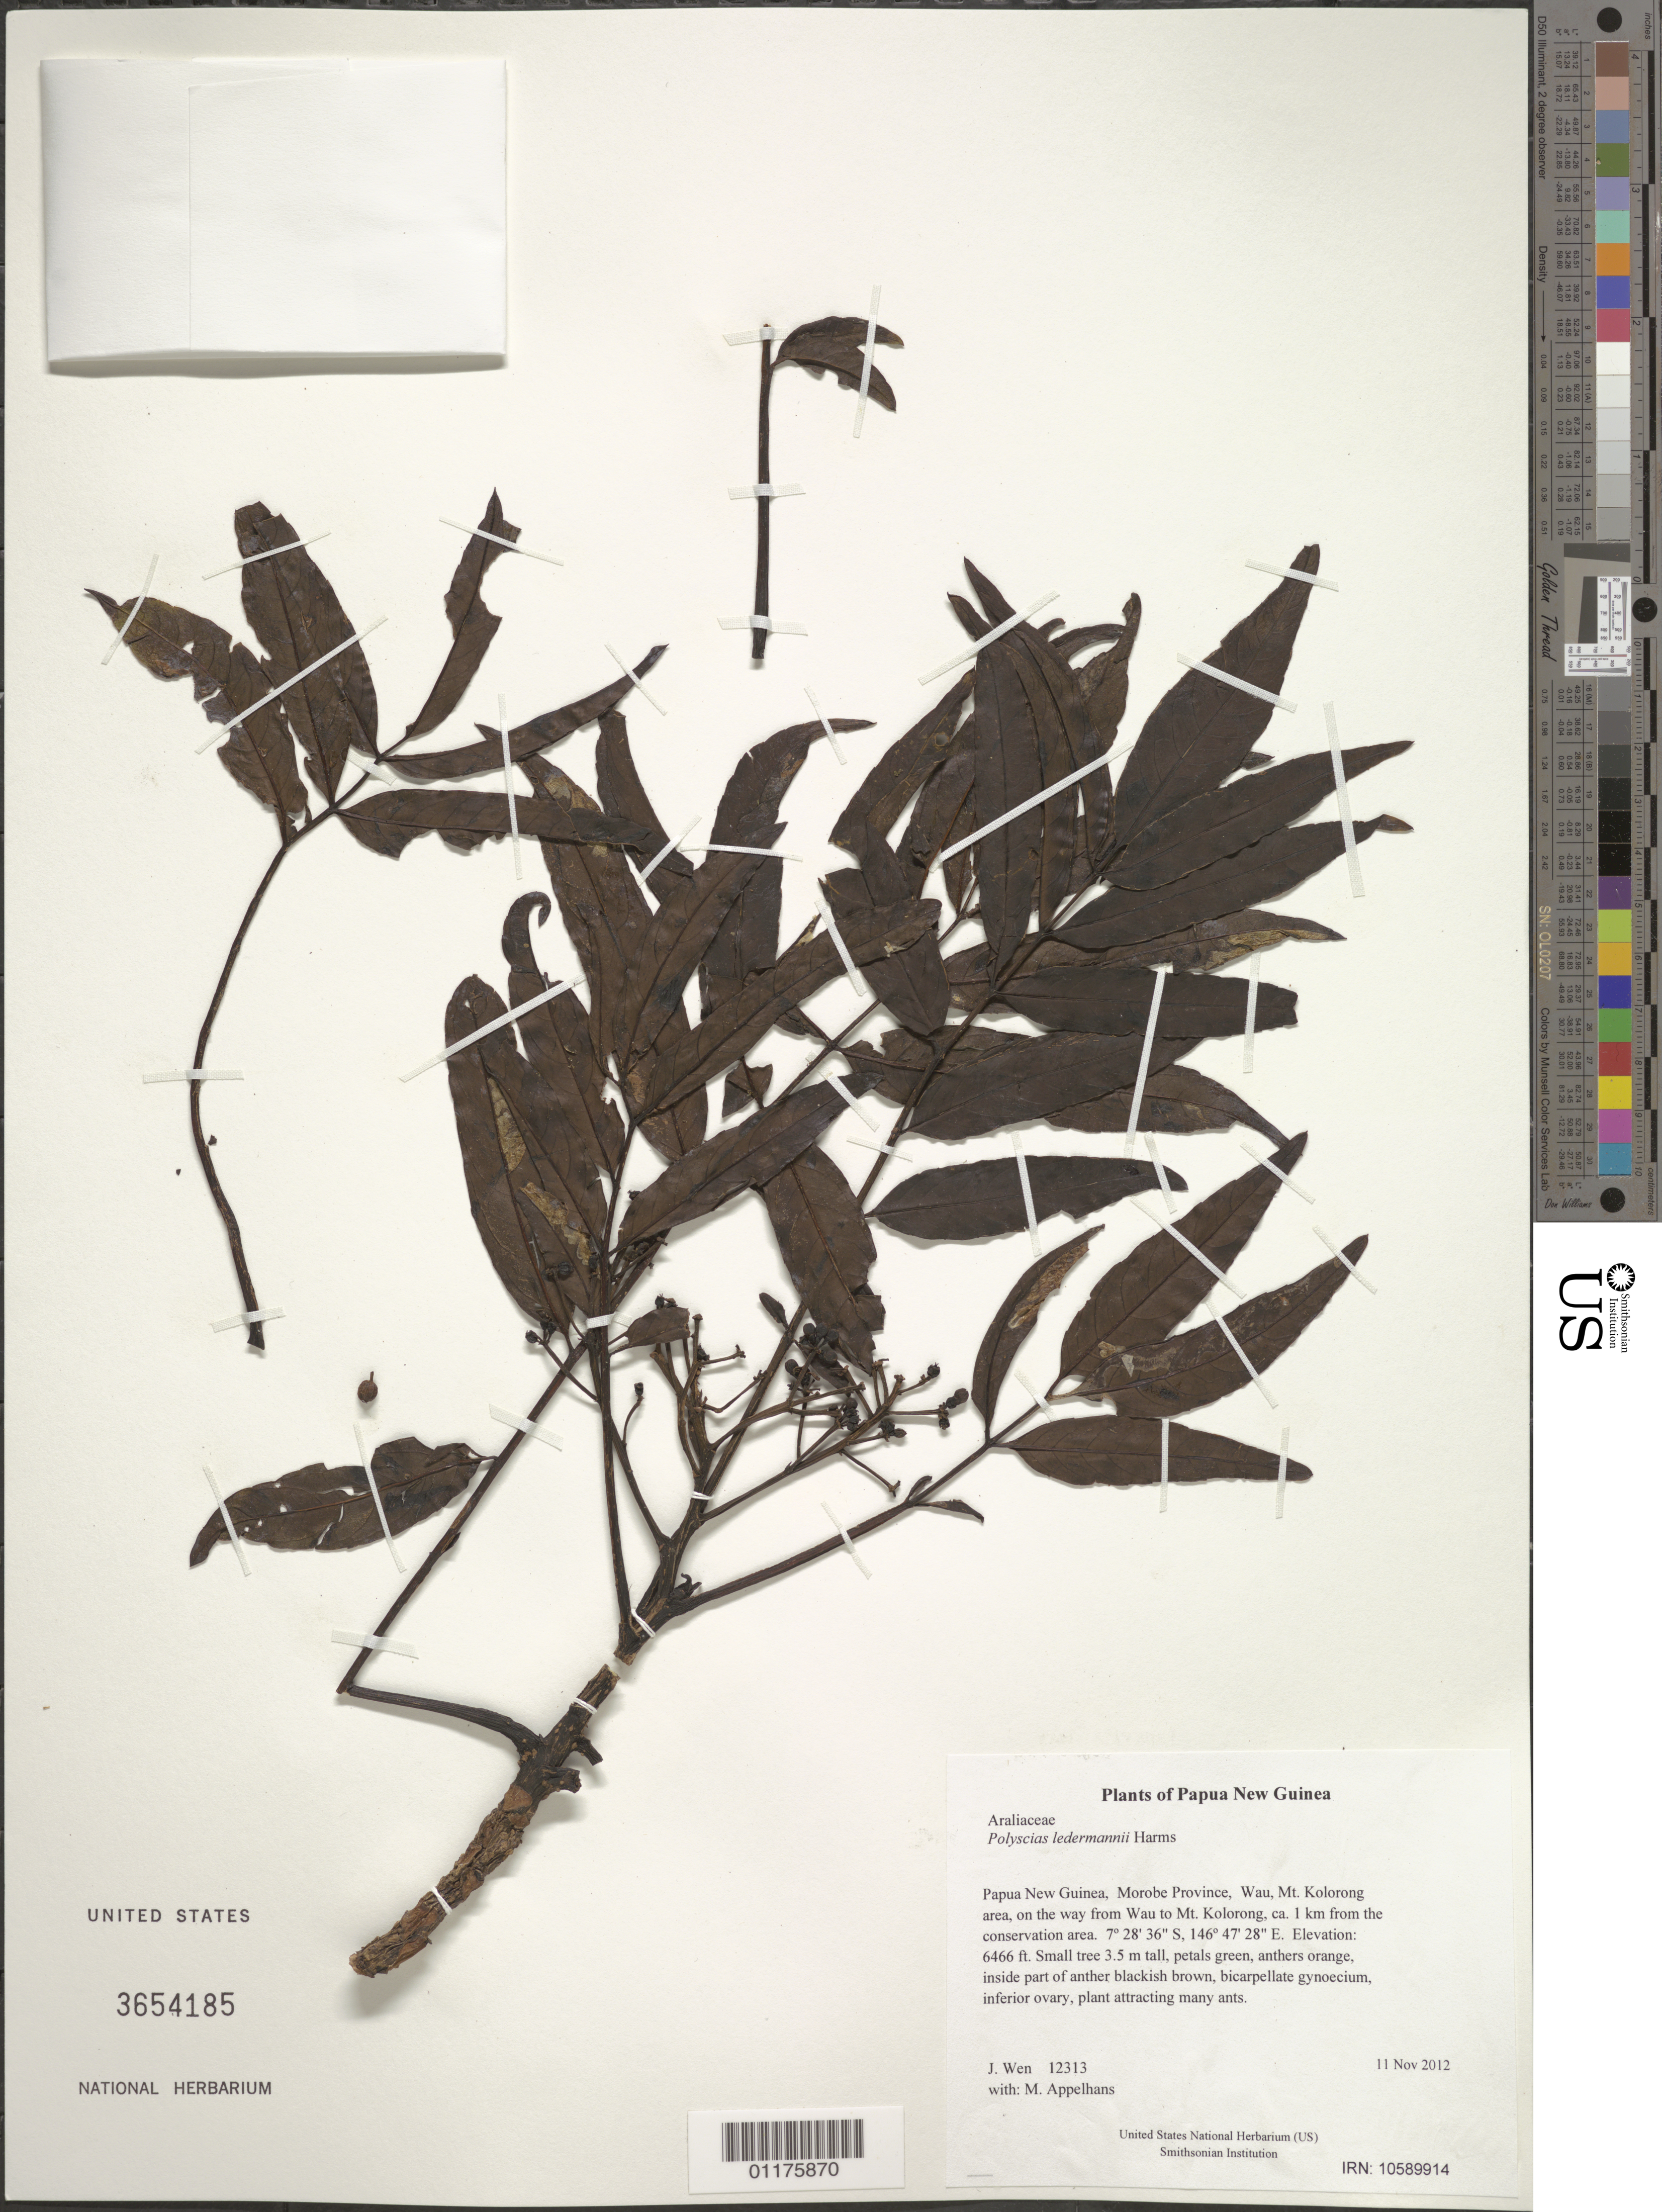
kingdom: Plantae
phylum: Tracheophyta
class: Magnoliopsida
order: Apiales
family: Araliaceae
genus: Polyscias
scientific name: Polyscias ledermannii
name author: Harms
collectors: M. Appelhans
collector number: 12313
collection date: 2012-11-11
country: Papua New Guinea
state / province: Morobe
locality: Wau, Mt. Kolorong area, on the way from Wau to Mt. Kolorong, ca. 1 km from the conservation area.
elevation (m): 1971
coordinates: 07 28.600 S, 146 47.468 E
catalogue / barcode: US 3654185